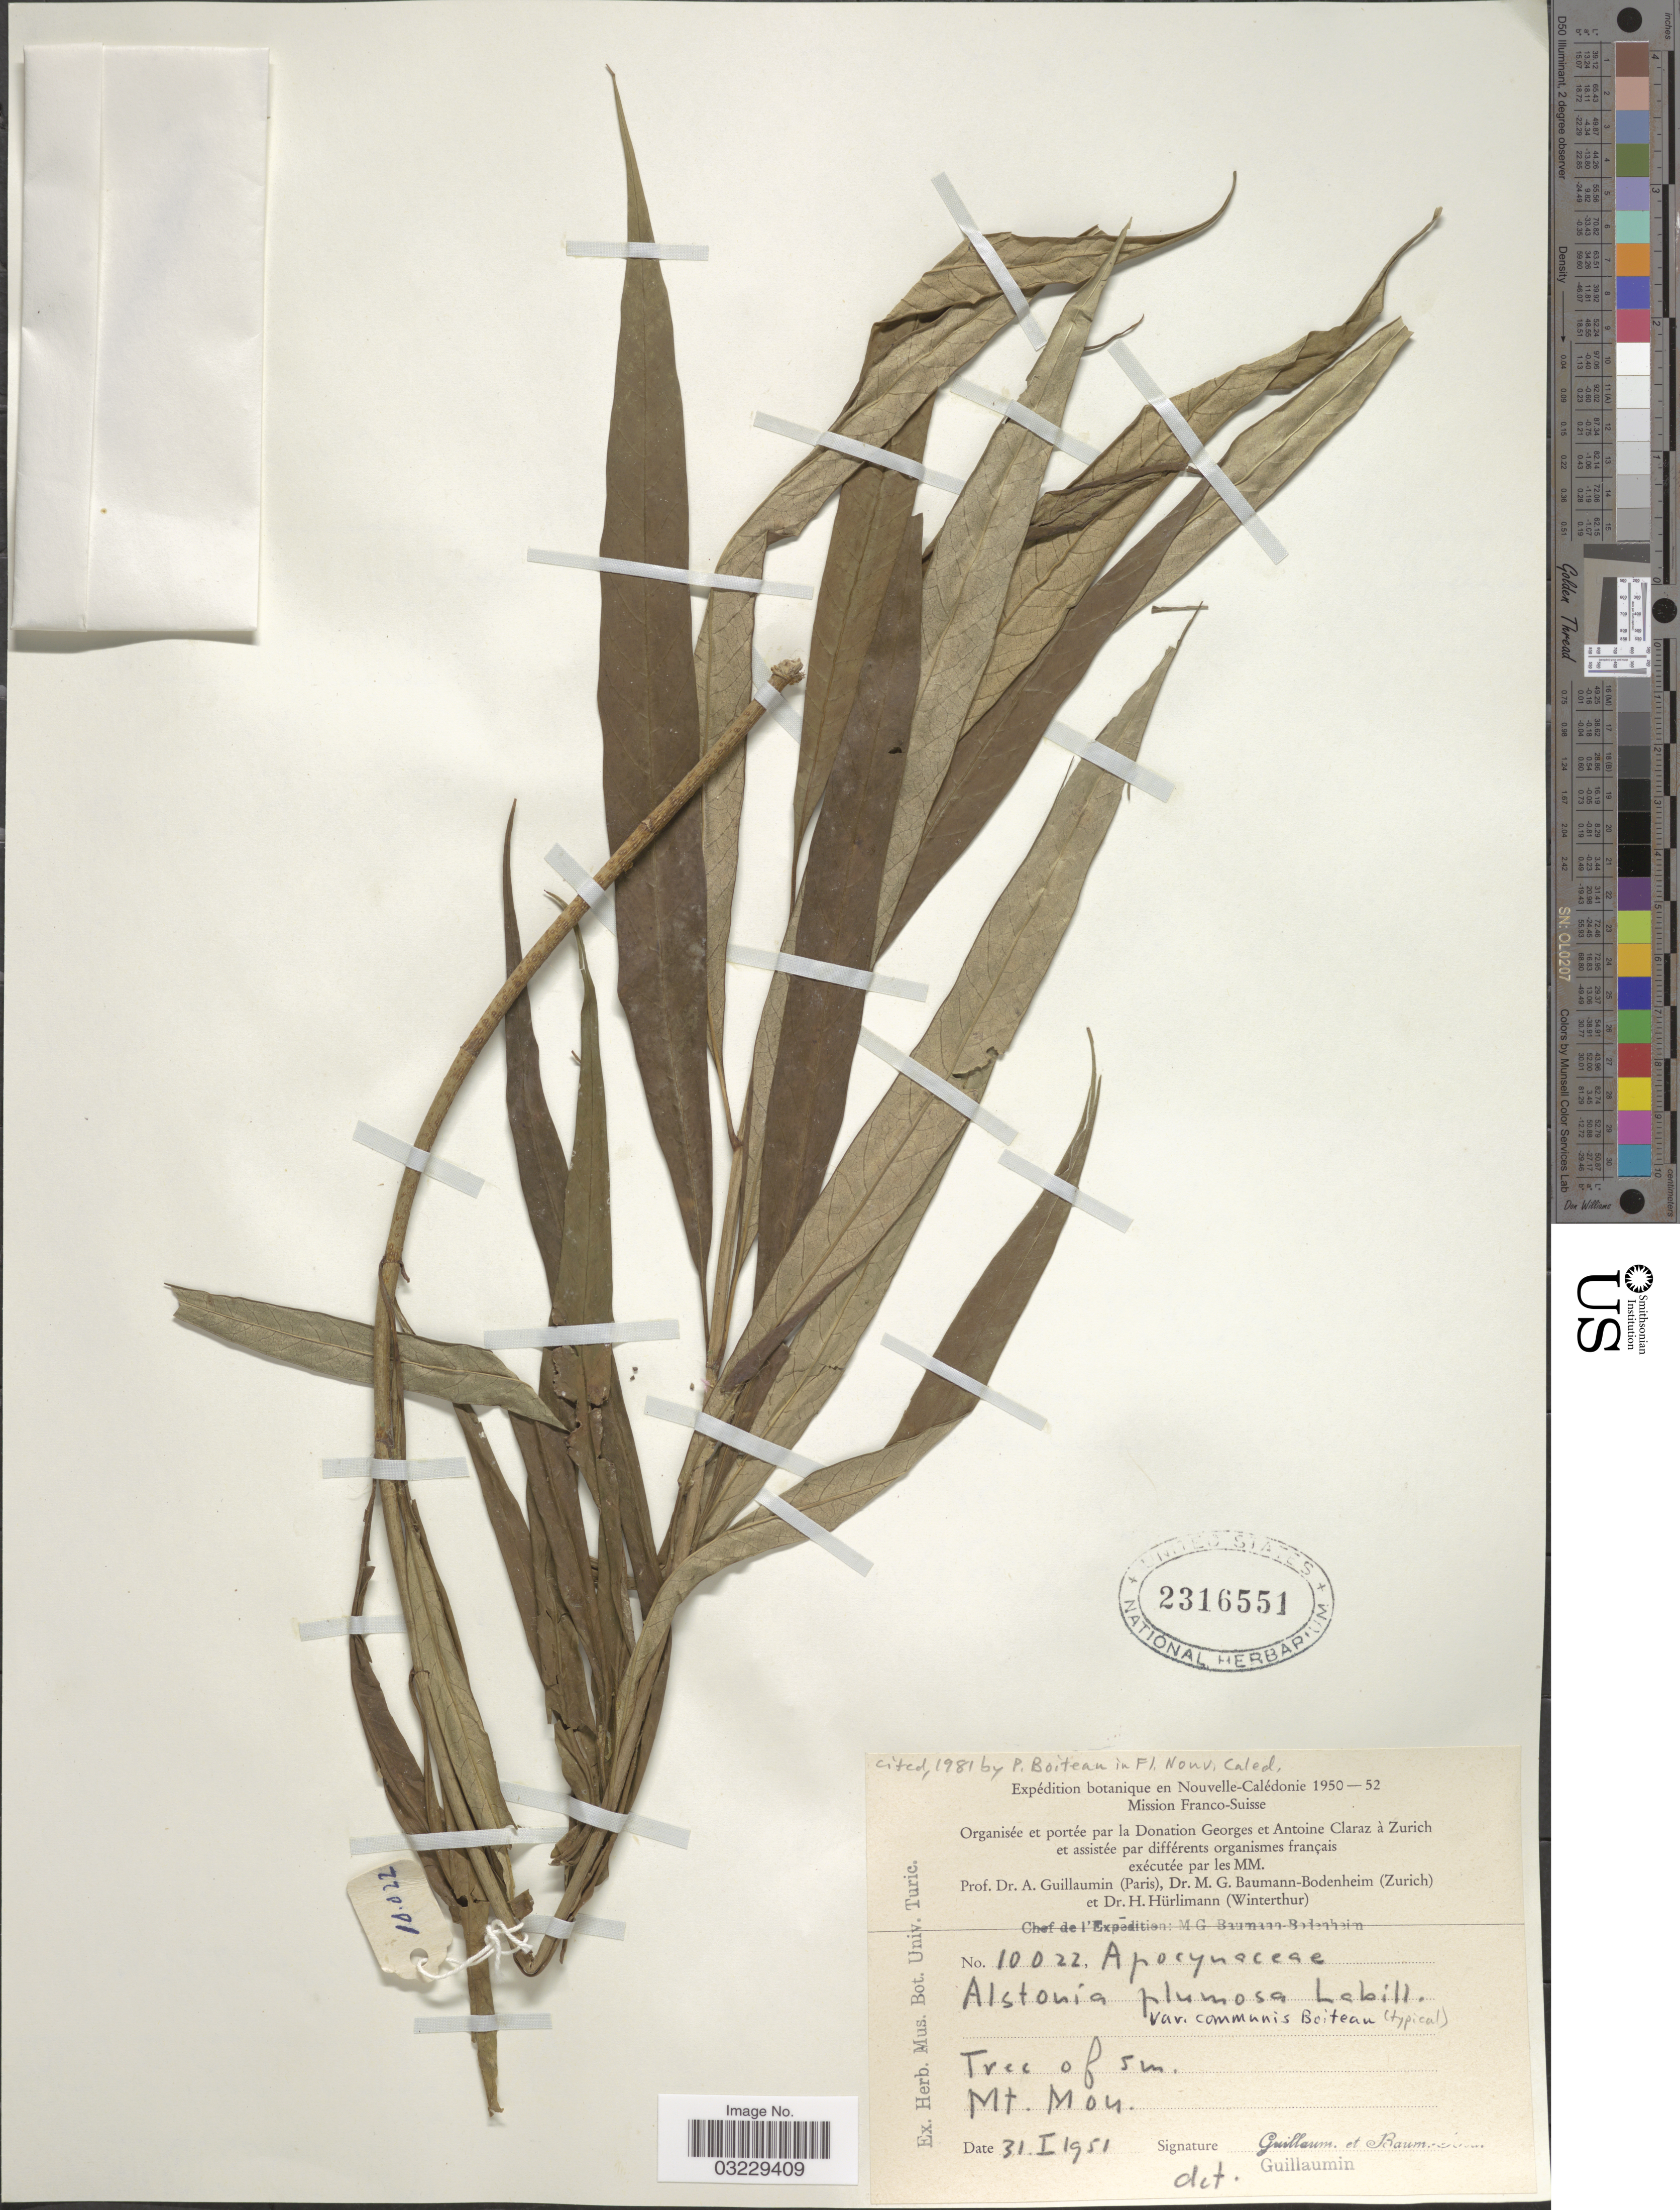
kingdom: Plantae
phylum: Tracheophyta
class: Magnoliopsida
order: Gentianales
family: Apocynaceae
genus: Alstonia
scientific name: Alstonia plumosa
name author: Labill.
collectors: A. Guillaumin & M. G. Baumann-Bodenheim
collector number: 10022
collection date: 1951-01-31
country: New Caledonia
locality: Mt. Mou.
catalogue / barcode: US 2316551